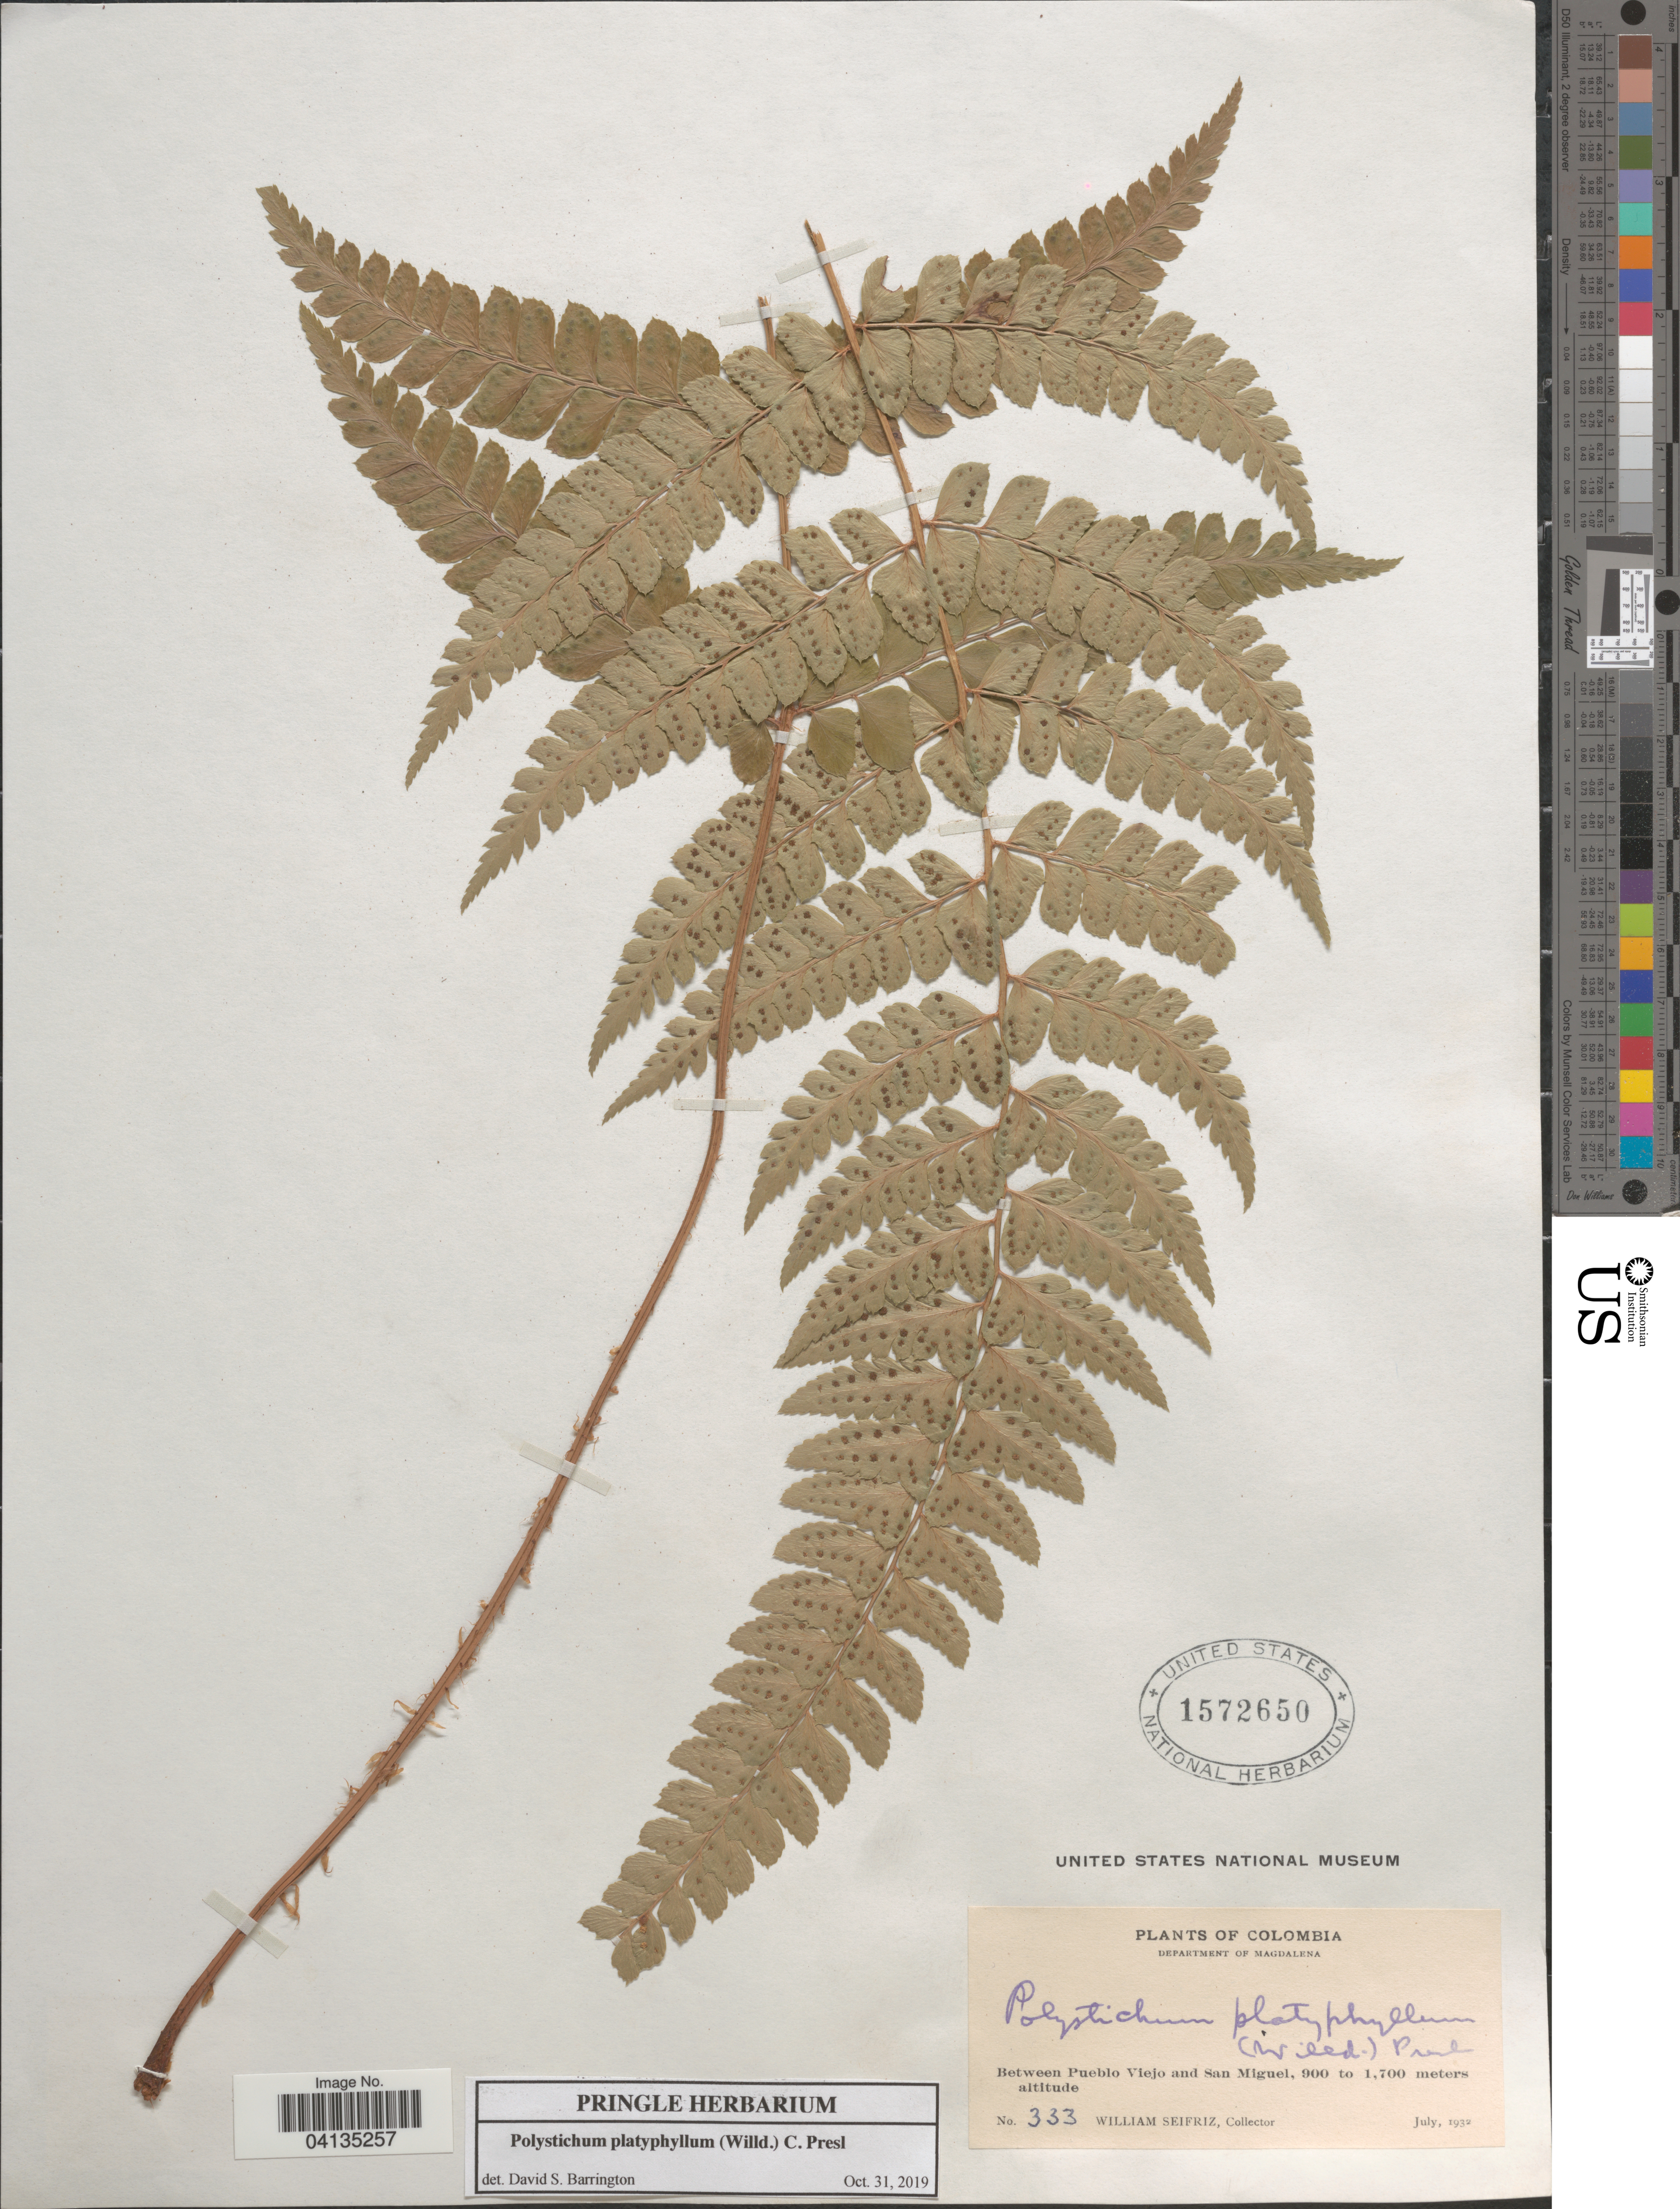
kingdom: Plantae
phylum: Tracheophyta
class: Polypodiopsida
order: Polypodiales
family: Dryopteridaceae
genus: Polystichum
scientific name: Polystichum platyphyllum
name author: (Willd.) C. Presl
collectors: W. Seifriz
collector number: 333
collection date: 1932-07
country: Colombia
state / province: Magdalena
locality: Department of Magdalena. Between Pueblo Viejo and San Miguel.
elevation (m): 900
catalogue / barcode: US 1572650